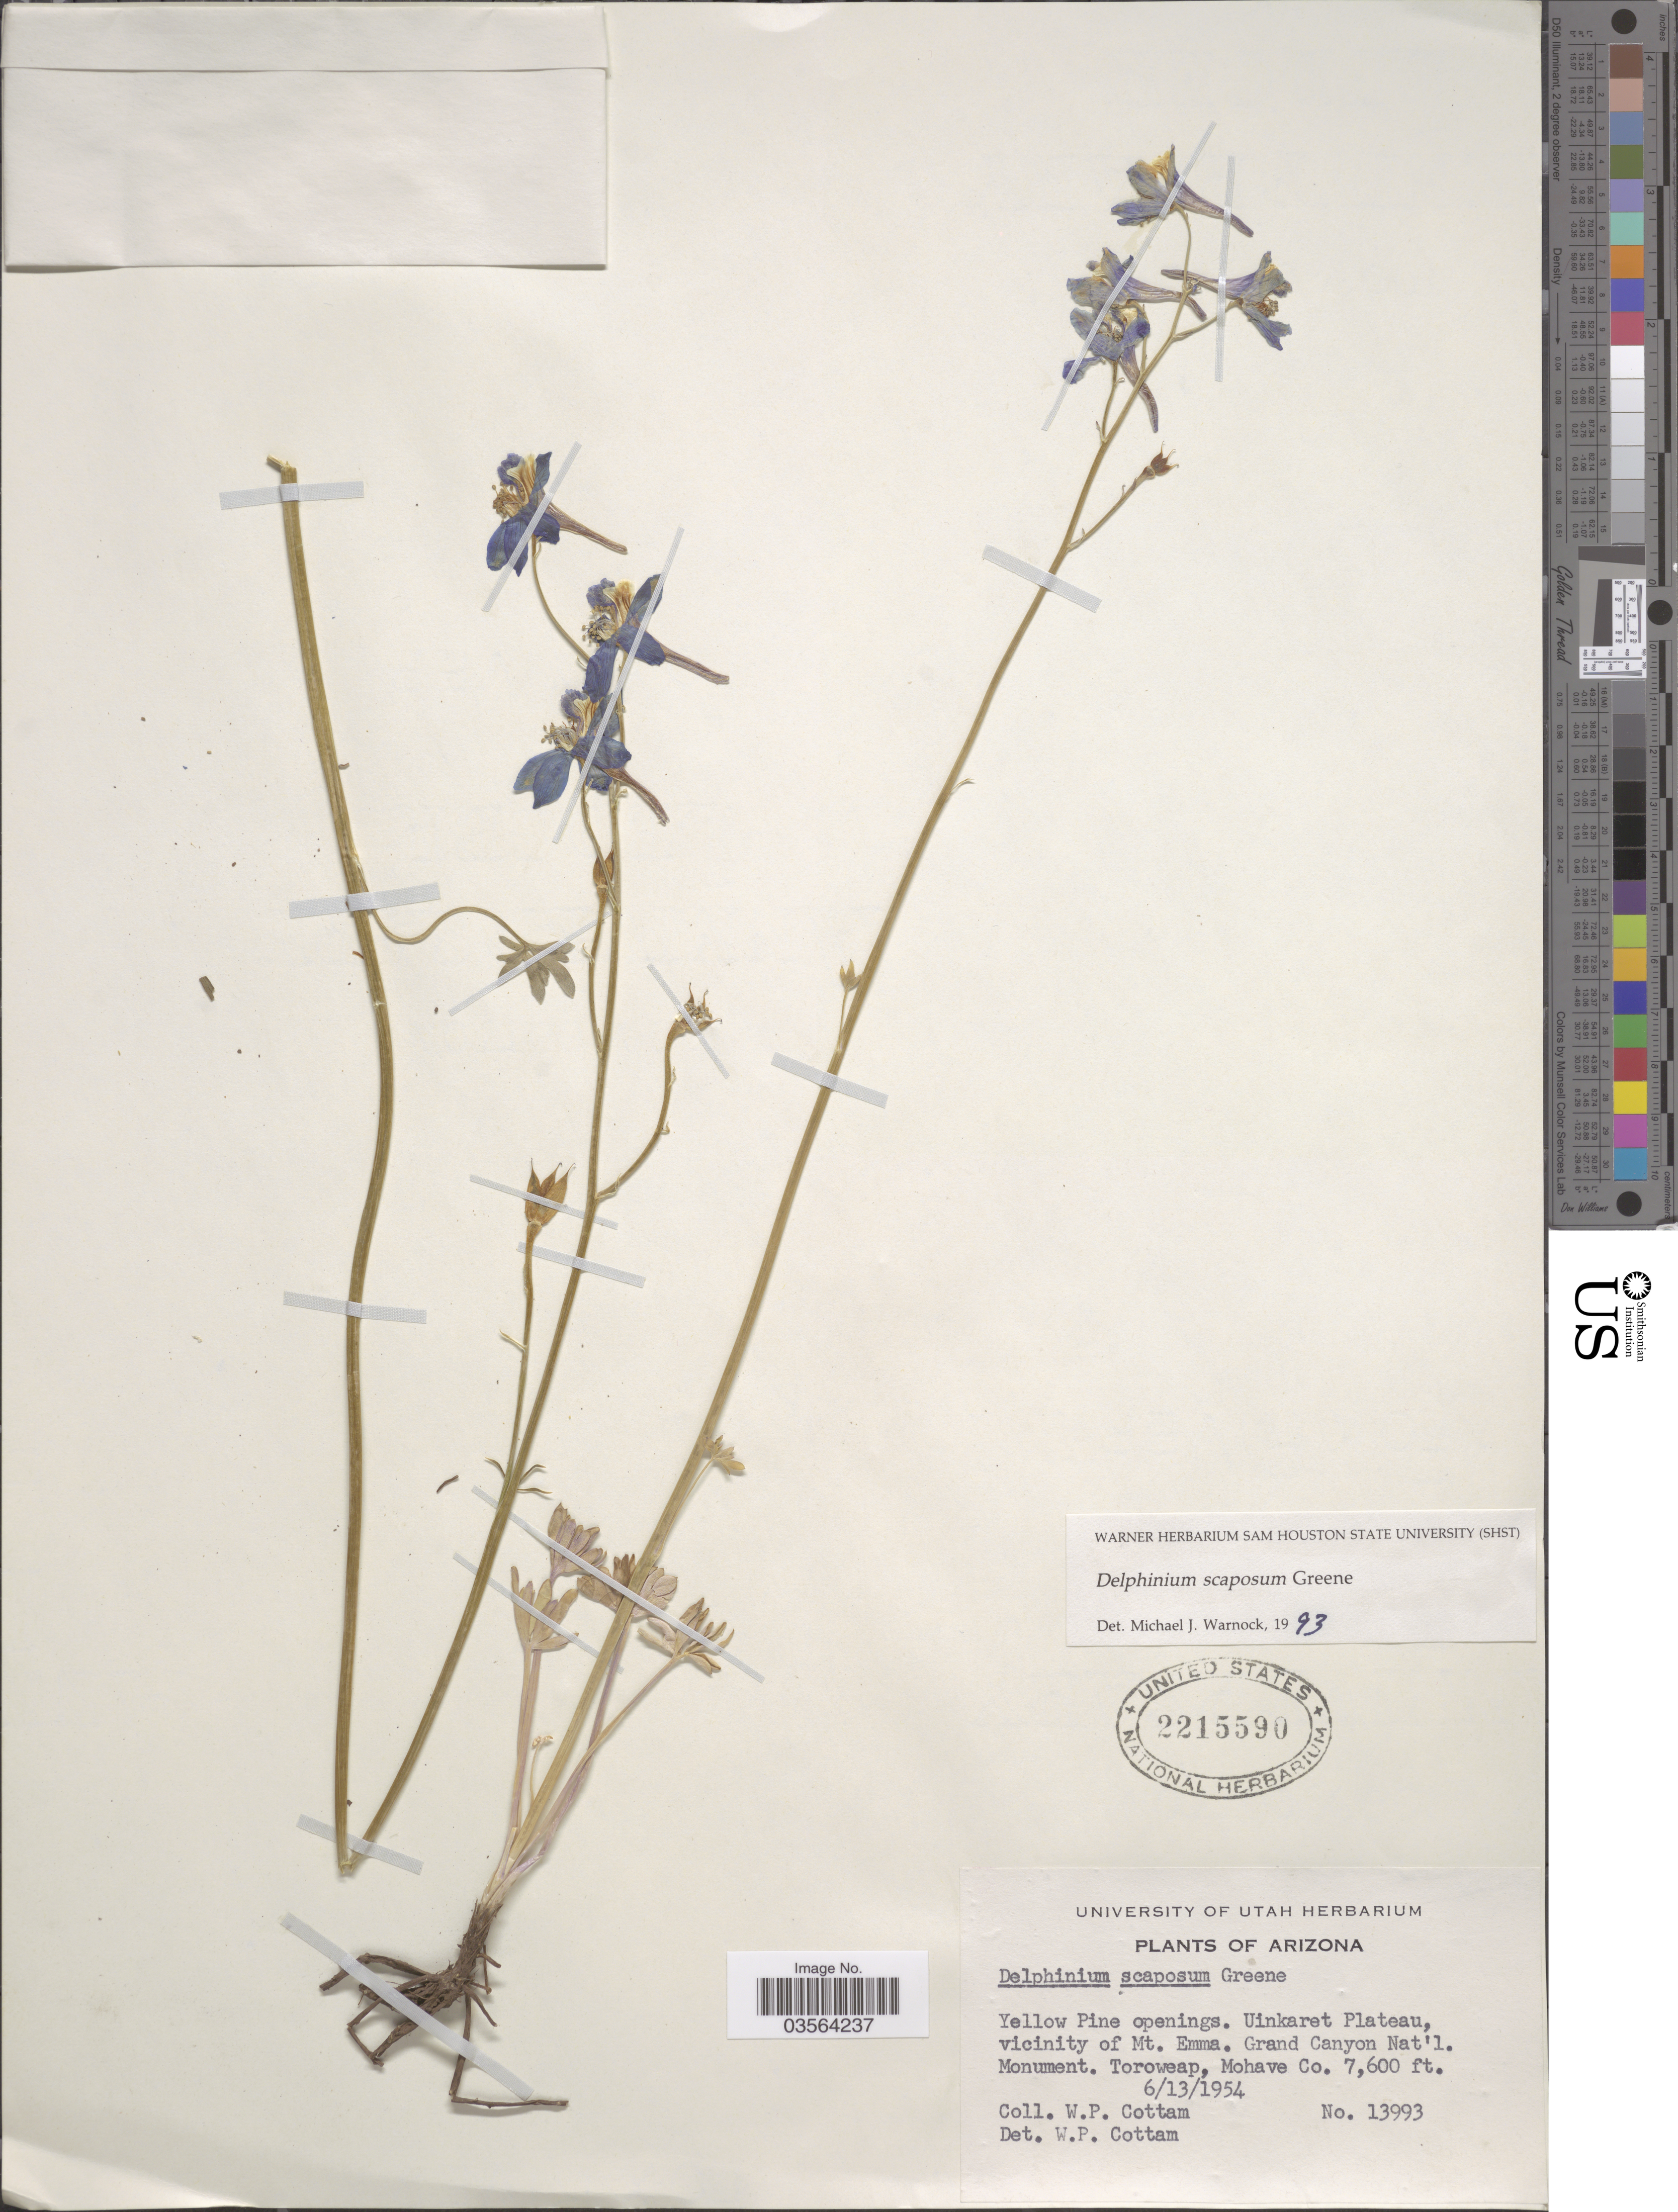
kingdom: Plantae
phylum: Tracheophyta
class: Magnoliopsida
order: Ranunculales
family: Ranunculaceae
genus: Delphinium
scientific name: Delphinium scaposum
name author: Greene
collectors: W. Cottam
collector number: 13993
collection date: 1954-06-13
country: United States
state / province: Arizona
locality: Yellow pine openings. Uinkaret Plateau, vicinity of Mt. Emma. Grand Canyon Nat'l. Monument. Toroweap, Mohave Co.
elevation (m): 2316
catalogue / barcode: US 2215590